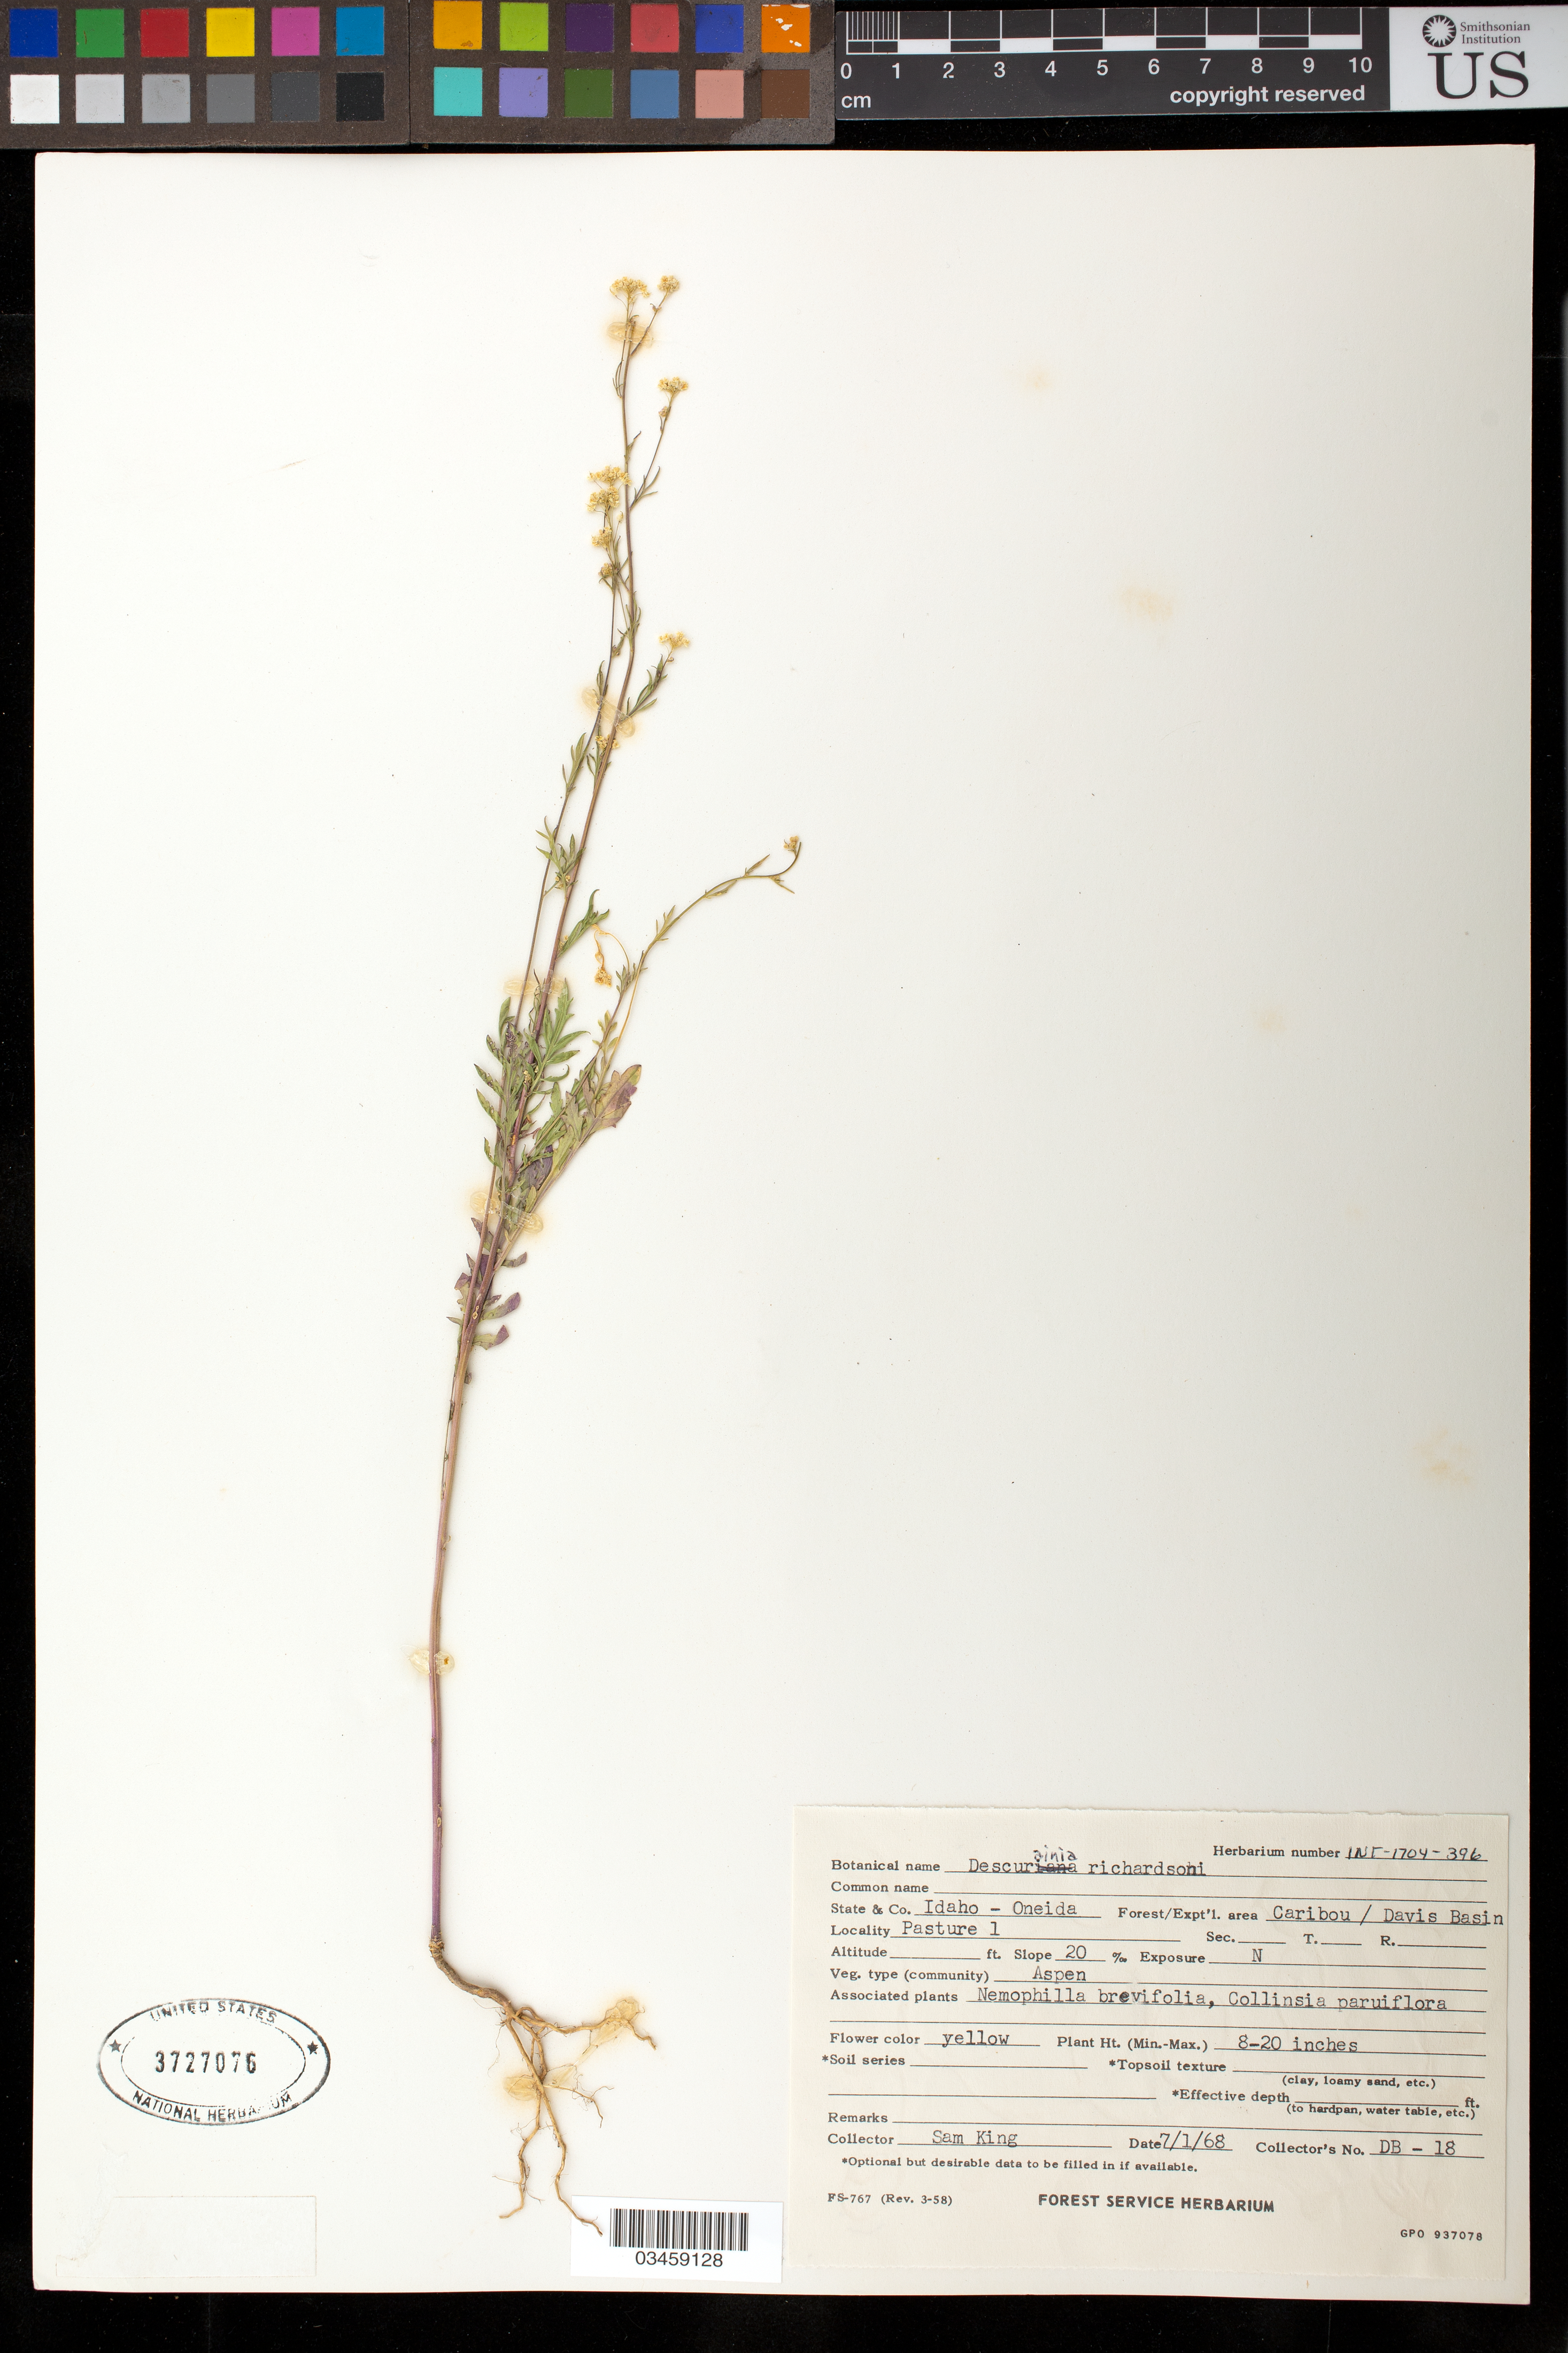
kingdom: Plantae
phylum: Tracheophyta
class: Magnoliopsida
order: Brassicales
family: Brassicaceae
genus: Descurainia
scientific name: Descurainia richardsonii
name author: (C.A. Mey.) O.E. Schulz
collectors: S. King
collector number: DB-18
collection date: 1968-07-01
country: United States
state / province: Idaho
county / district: Oneida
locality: Caribou/Davis Basin, Pasture 1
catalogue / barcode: US 3727076